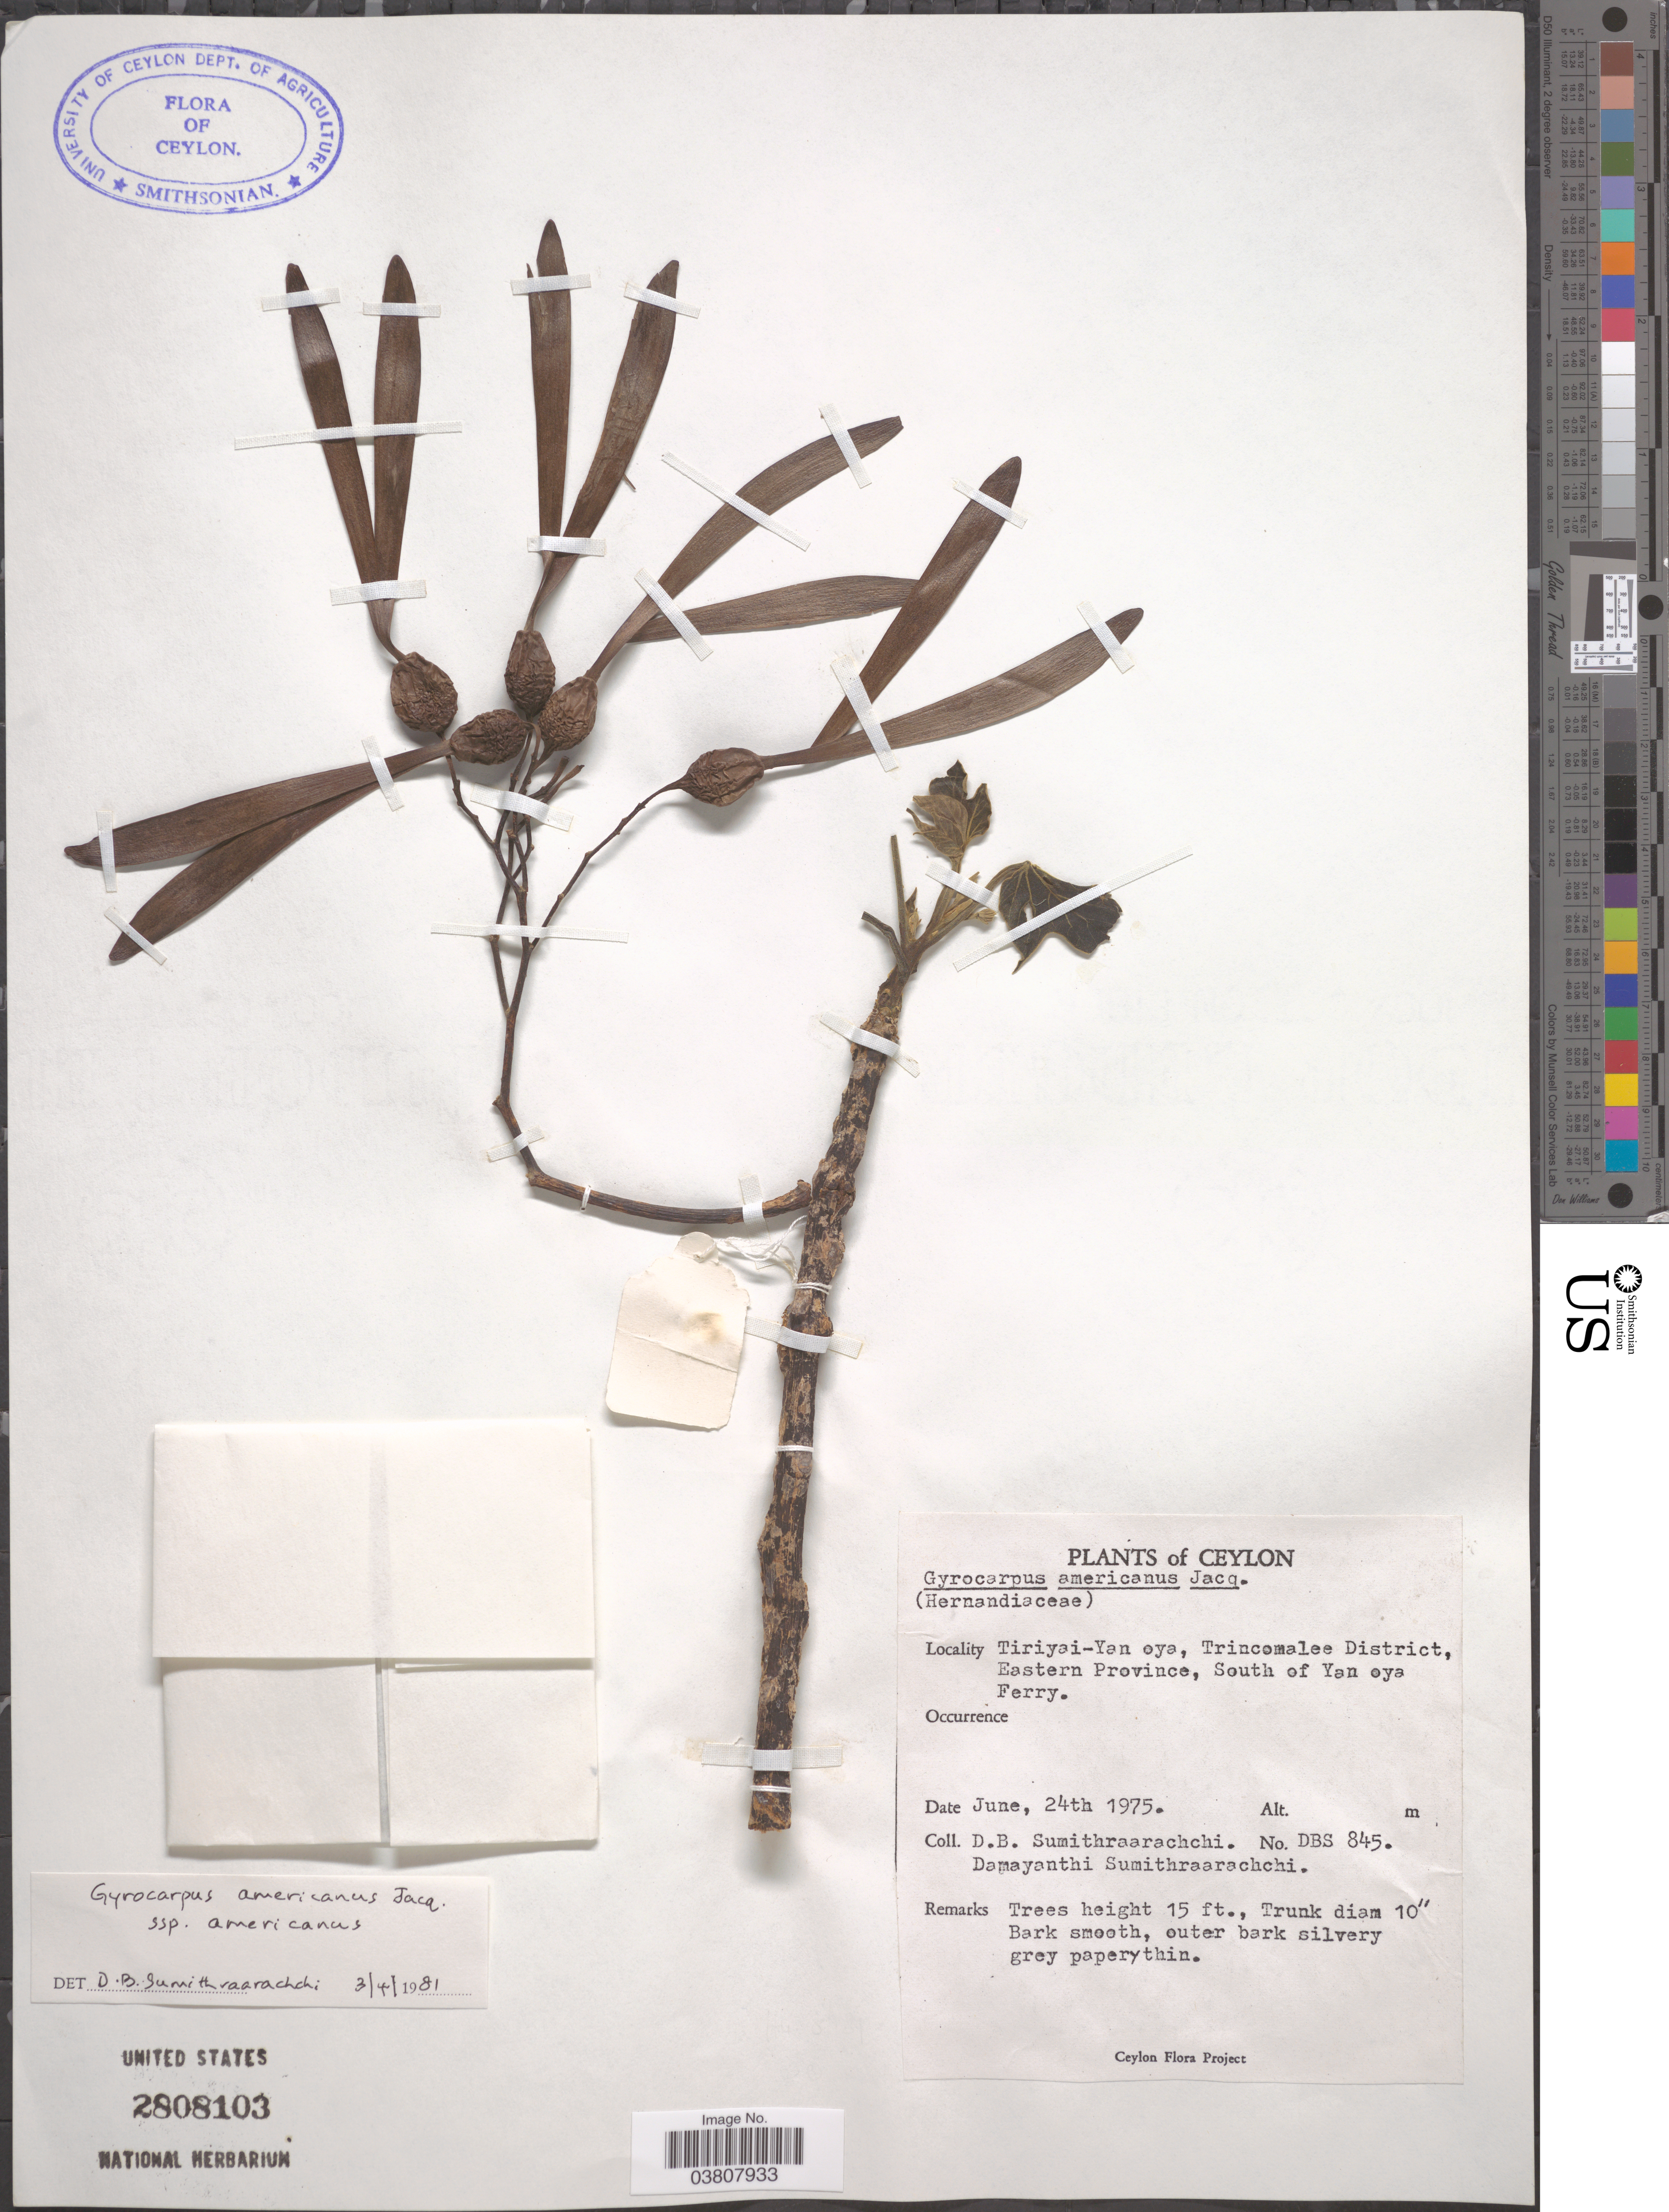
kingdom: Plantae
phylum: Tracheophyta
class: Magnoliopsida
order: Laurales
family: Hernandiaceae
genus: Gyrocarpus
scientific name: Gyrocarpus americanus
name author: Jacq.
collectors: D. B. Sumithraarachchi & D. Sumithraarachchi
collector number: DBS845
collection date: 1975-06-24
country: Sri Lanka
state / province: Eastern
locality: Ceylon. Tiriyai-Yan oya, Trincomalee District, Eastern Province, South of Yan oya Ferry.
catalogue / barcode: US 2808103